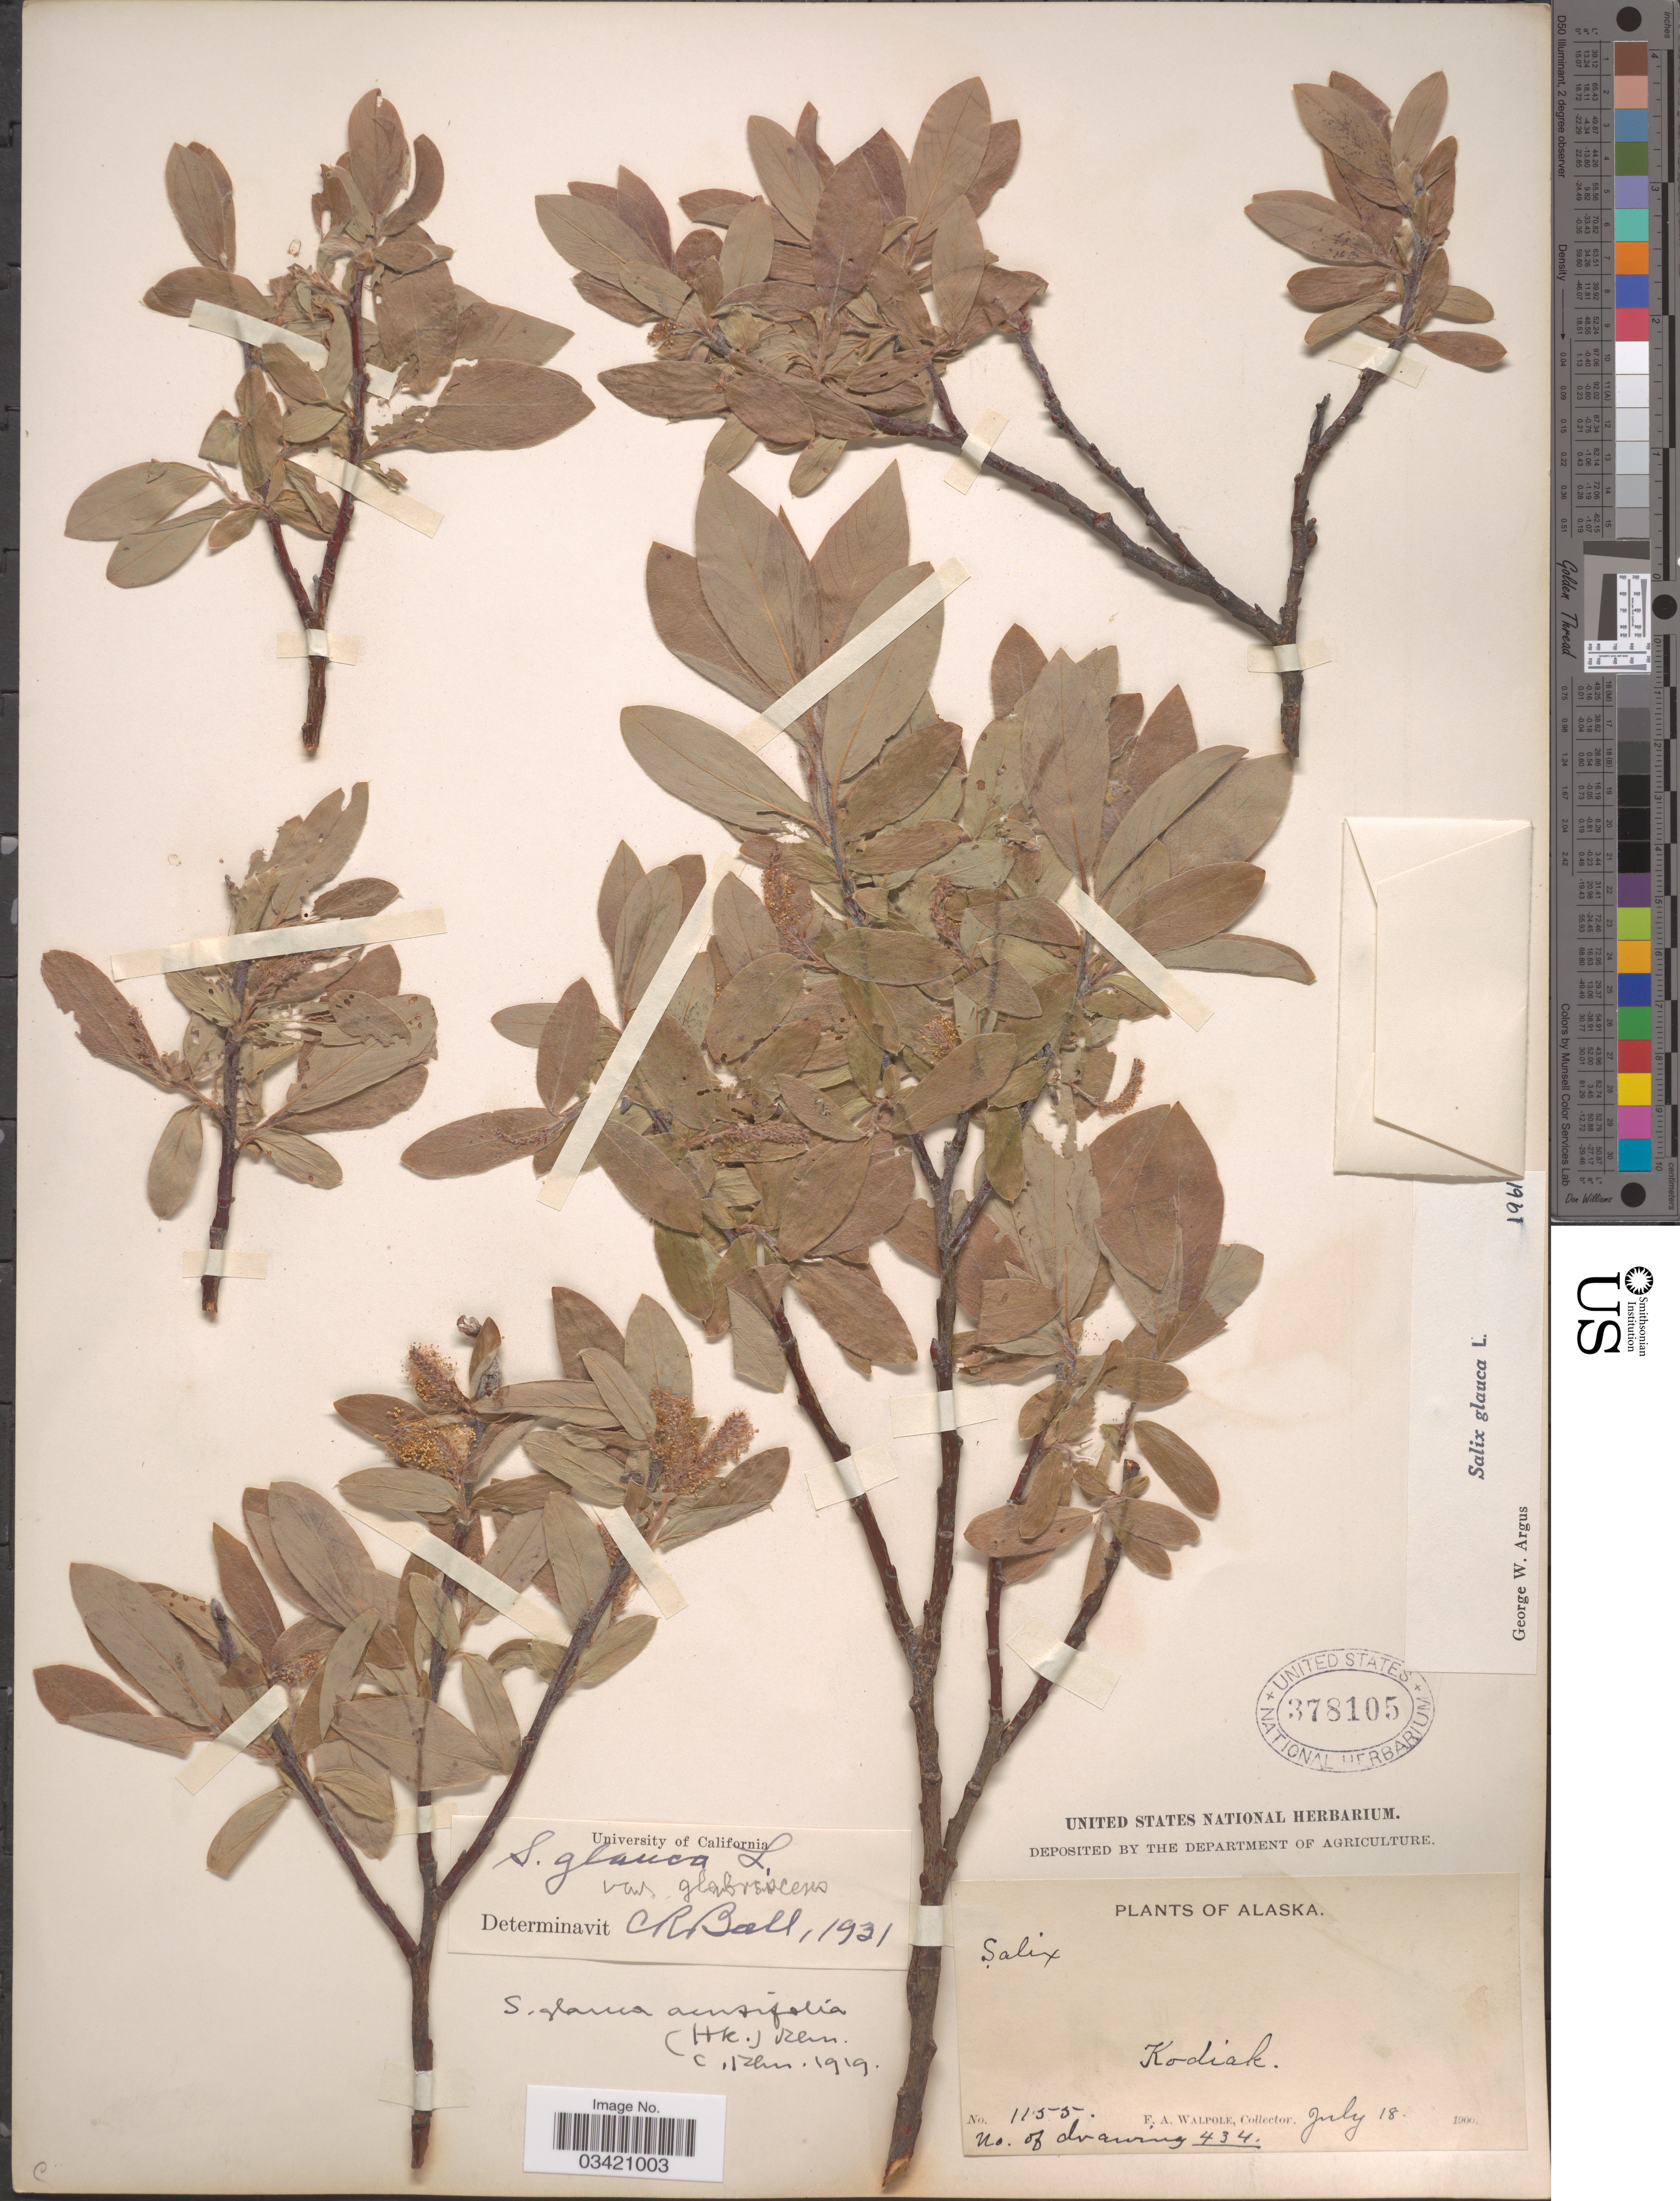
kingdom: Plantae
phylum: Tracheophyta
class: Magnoliopsida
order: Malpighiales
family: Salicaceae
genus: Salix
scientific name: Salix glauca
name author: L.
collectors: F. Walpole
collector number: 1155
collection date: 1900-07-18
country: United States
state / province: Alaska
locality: Kodiak.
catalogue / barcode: US 378105